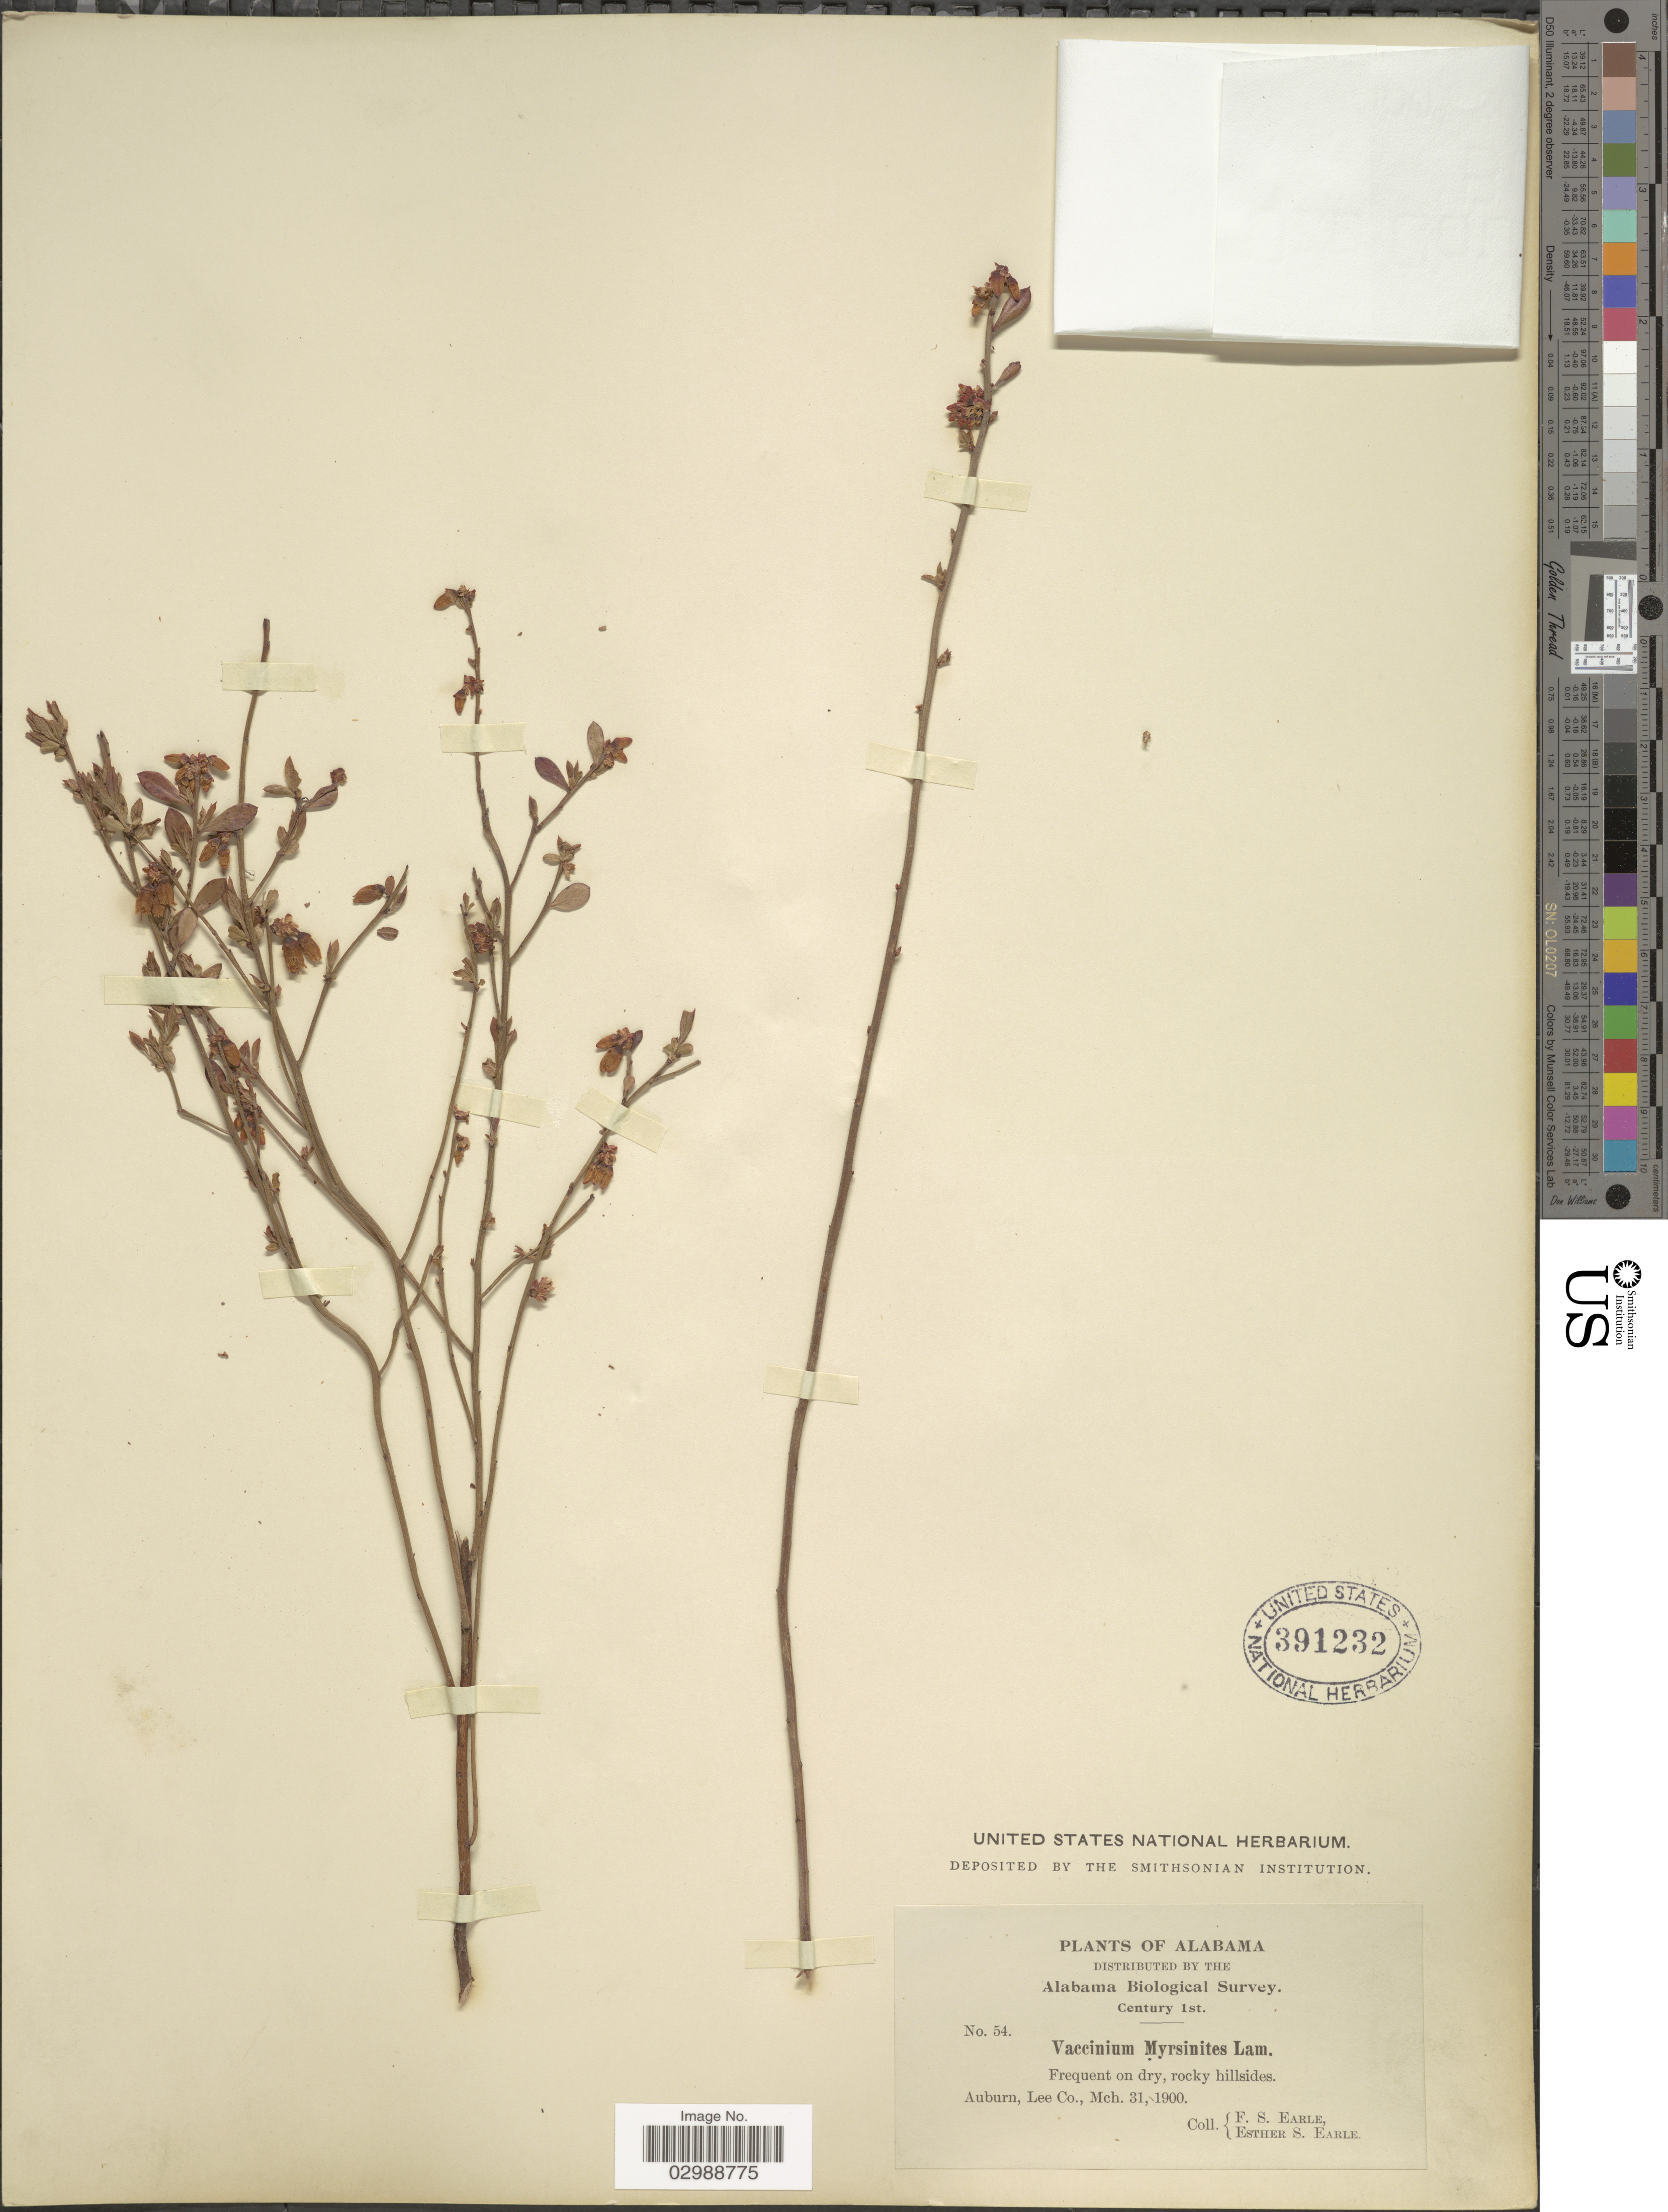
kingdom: Plantae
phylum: Tracheophyta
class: Magnoliopsida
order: Ericales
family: Ericaceae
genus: Vaccinium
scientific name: Vaccinium myrsinites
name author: Lam.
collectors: F. S. Earle & E. S. Earle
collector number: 54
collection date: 1900-03-31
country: United States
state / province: Alabama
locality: Auburn, Lee Co.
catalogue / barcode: US 391232